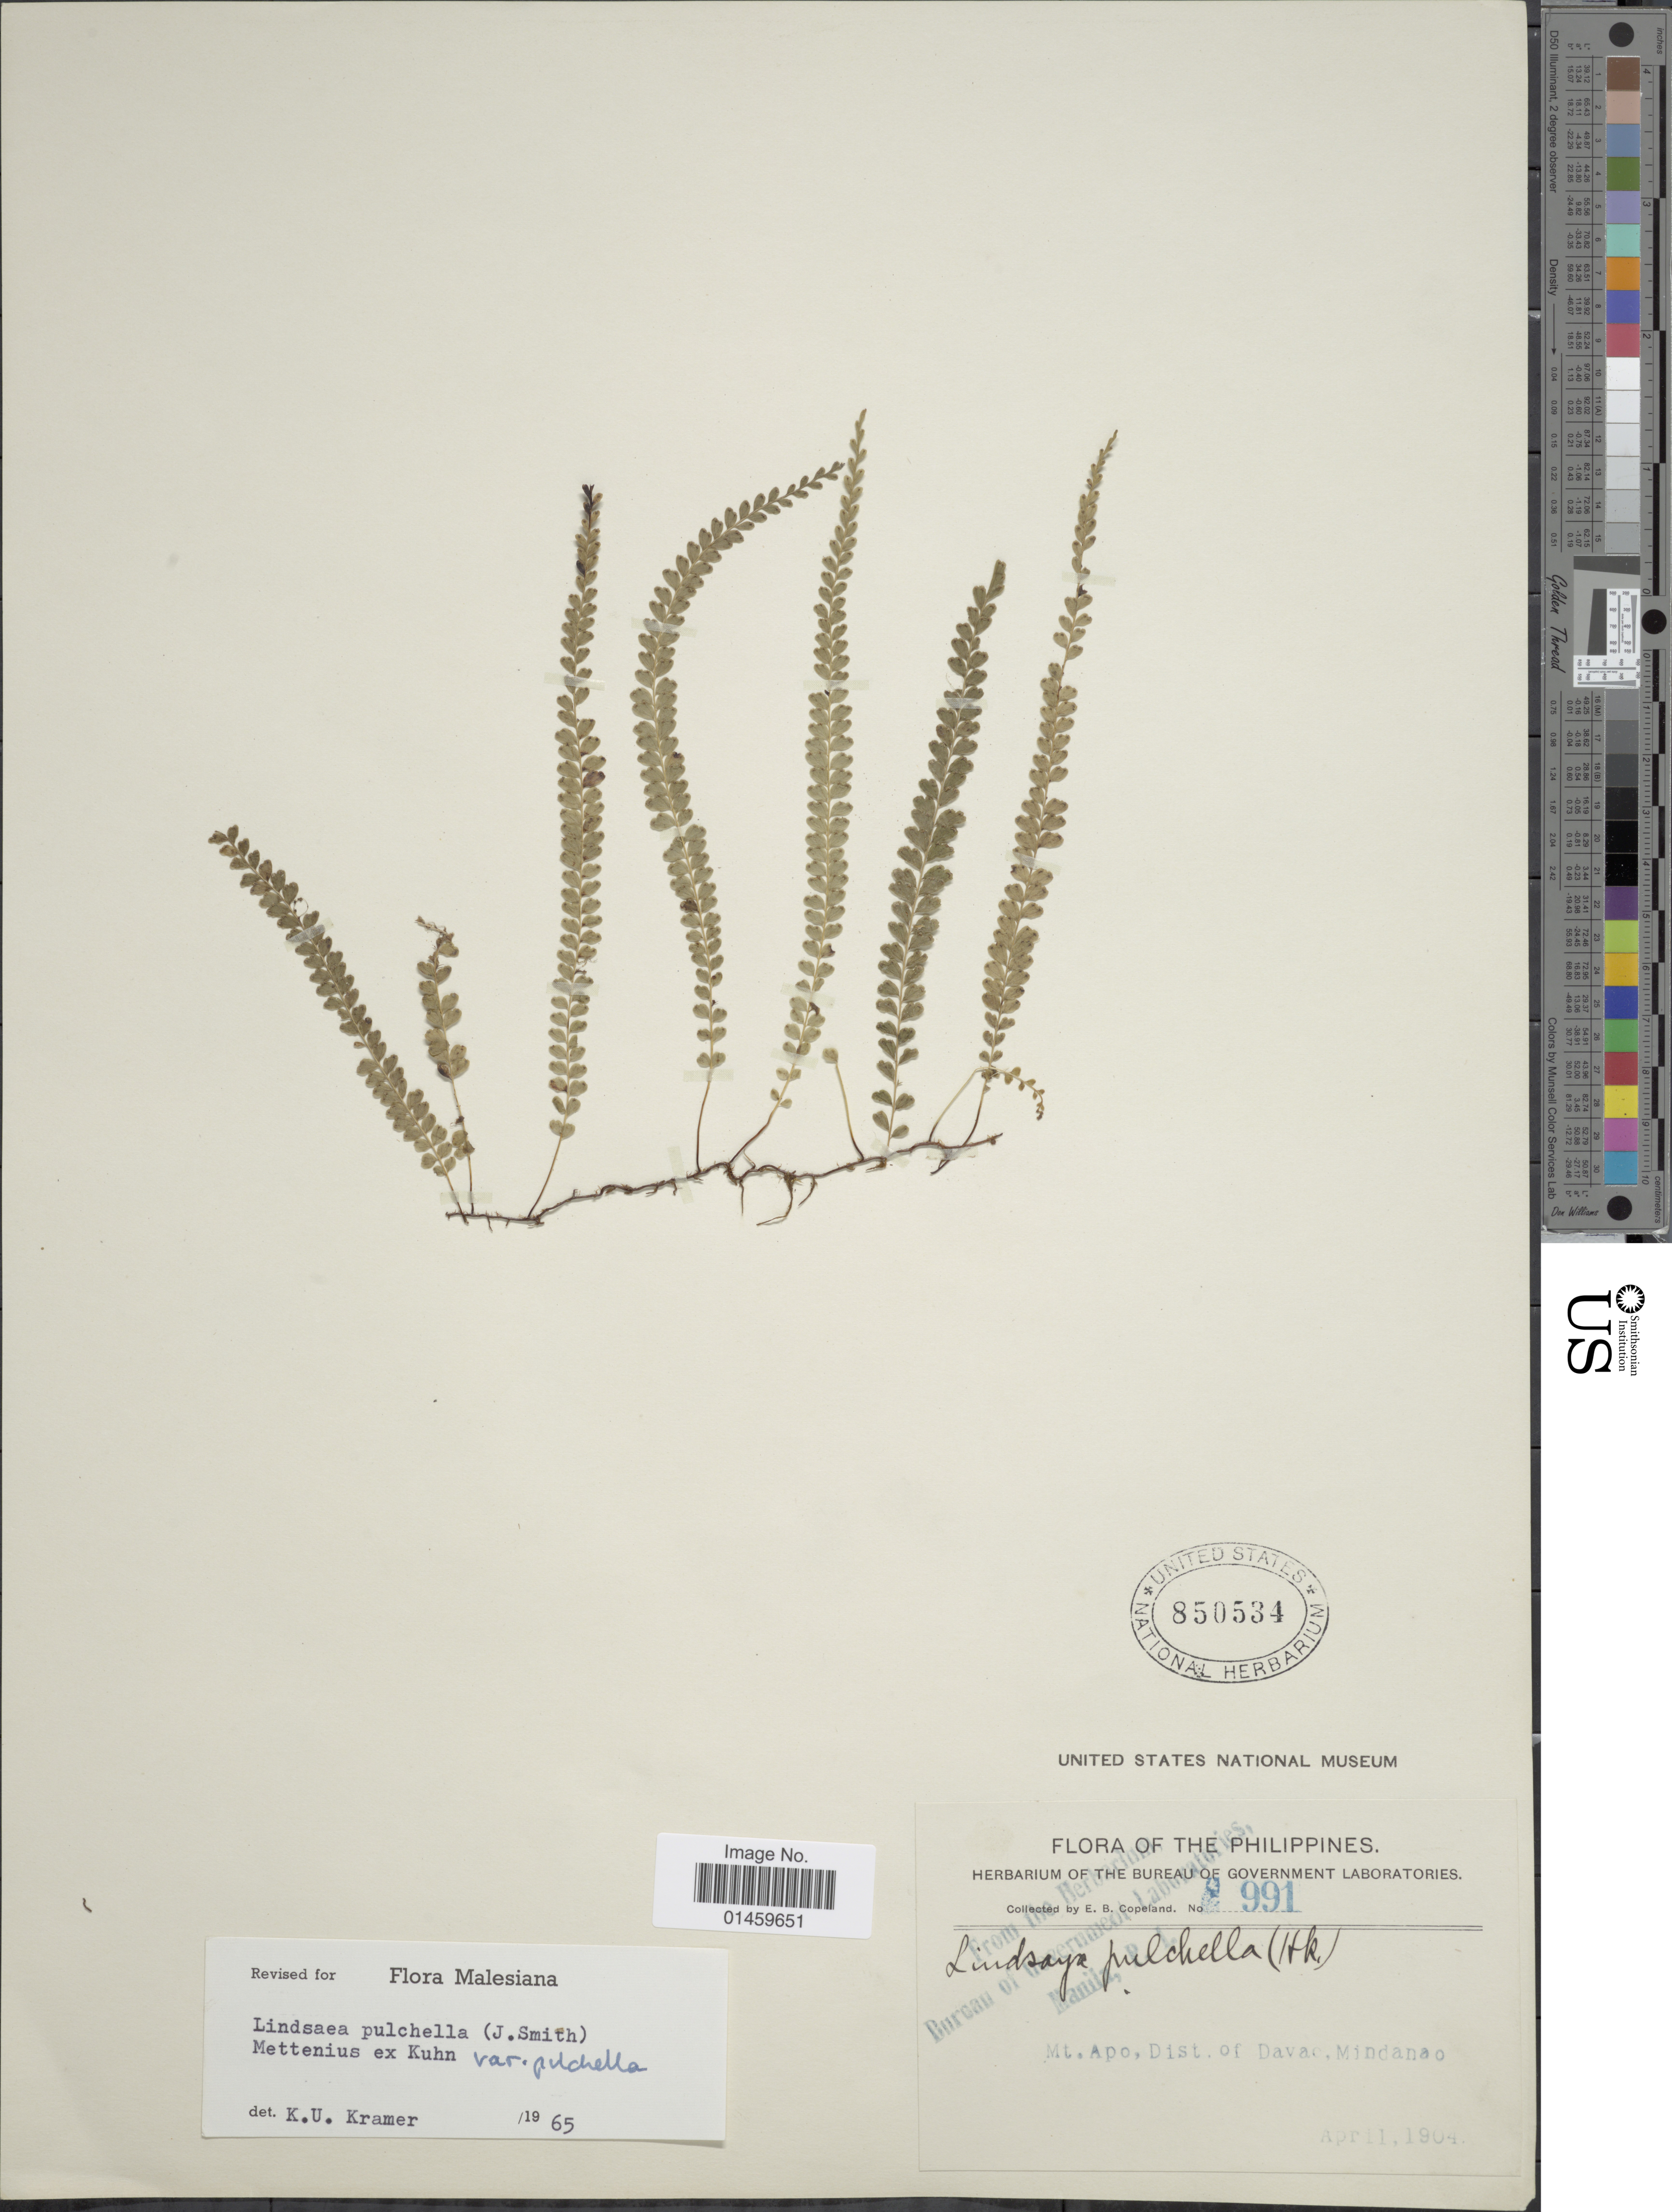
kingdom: Plantae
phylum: Tracheophyta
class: Polypodiopsida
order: Polypodiales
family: Lindsaeaceae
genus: Lindsaea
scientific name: Lindsaea pulchella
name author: (J. Sm.) Mett. ex Kuhn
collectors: E. B. Copeland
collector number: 991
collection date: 1904-04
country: Philippines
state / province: Davao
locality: Mt. Apo, Dist. of Davao, Mindanao.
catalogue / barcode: US 850534